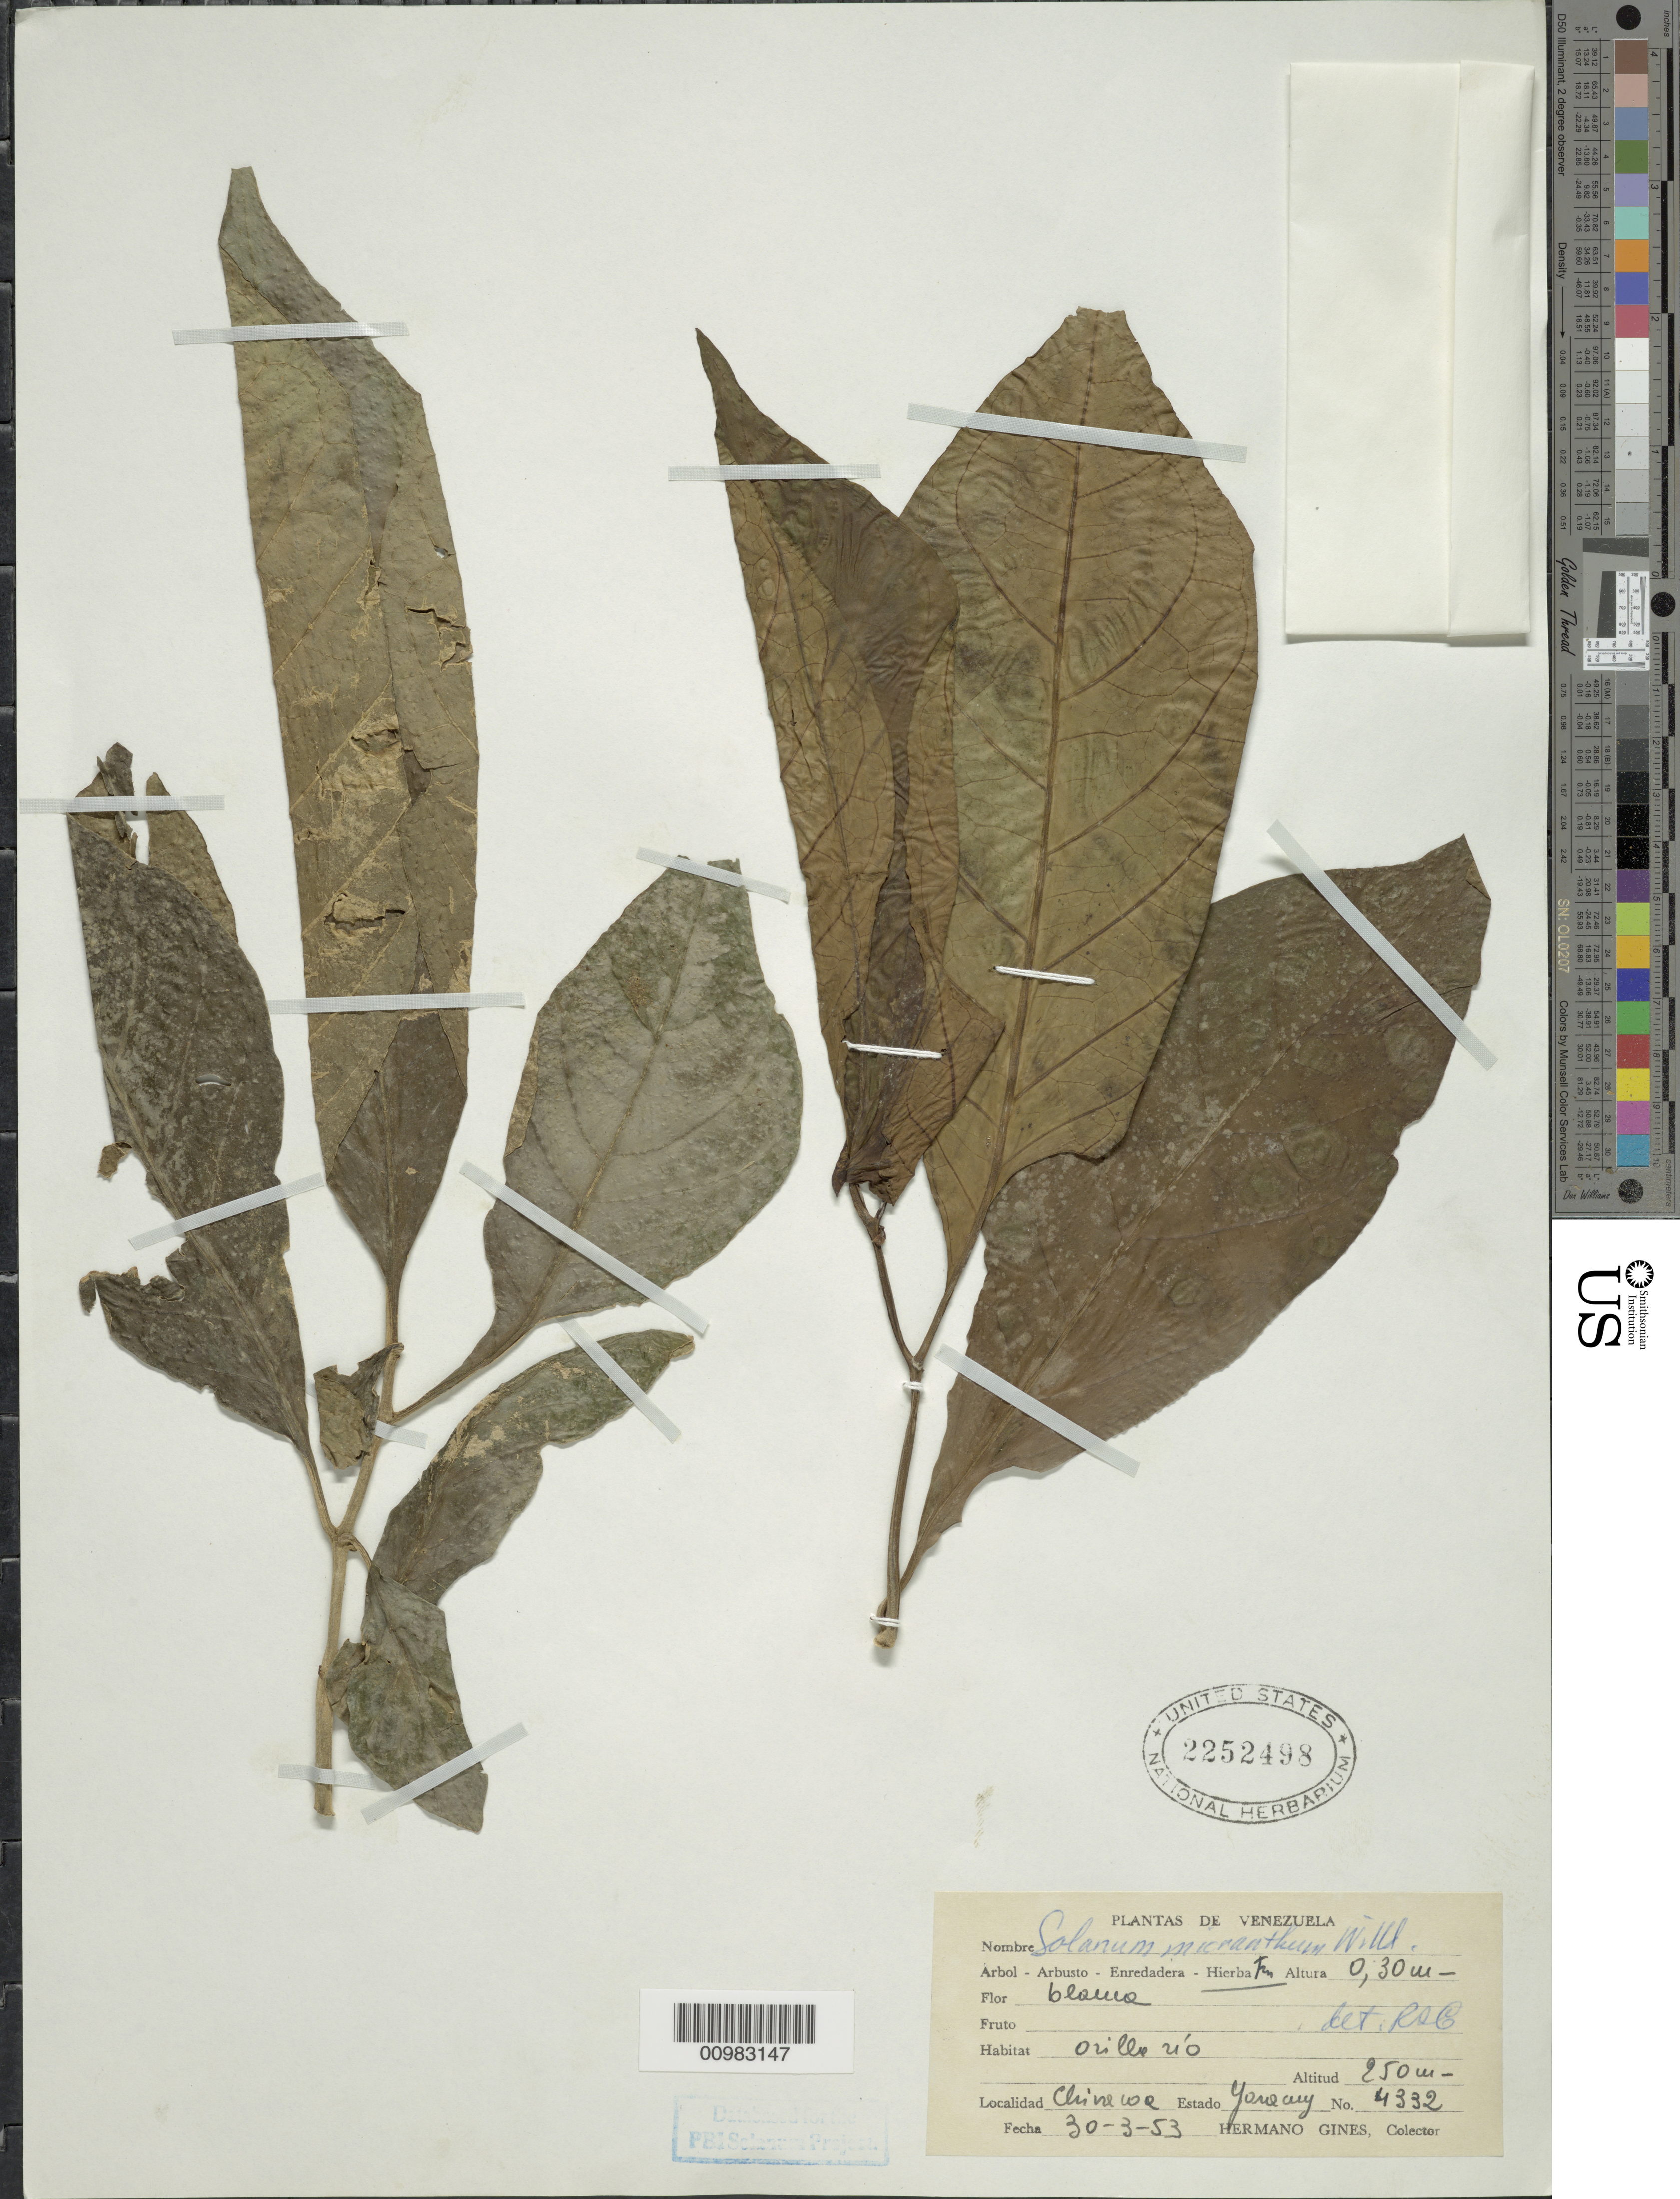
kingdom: Plantae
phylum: Tracheophyta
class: Magnoliopsida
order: Solanales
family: Solanaceae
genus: Solanum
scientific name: Solanum ripense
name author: Dunal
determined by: Knapp, S. D.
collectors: H. Gines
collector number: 4332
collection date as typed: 30 Mar 1953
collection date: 1953-03-30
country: Venezuela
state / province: Yaracuy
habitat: orilla rio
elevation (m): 250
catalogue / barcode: US 2252498